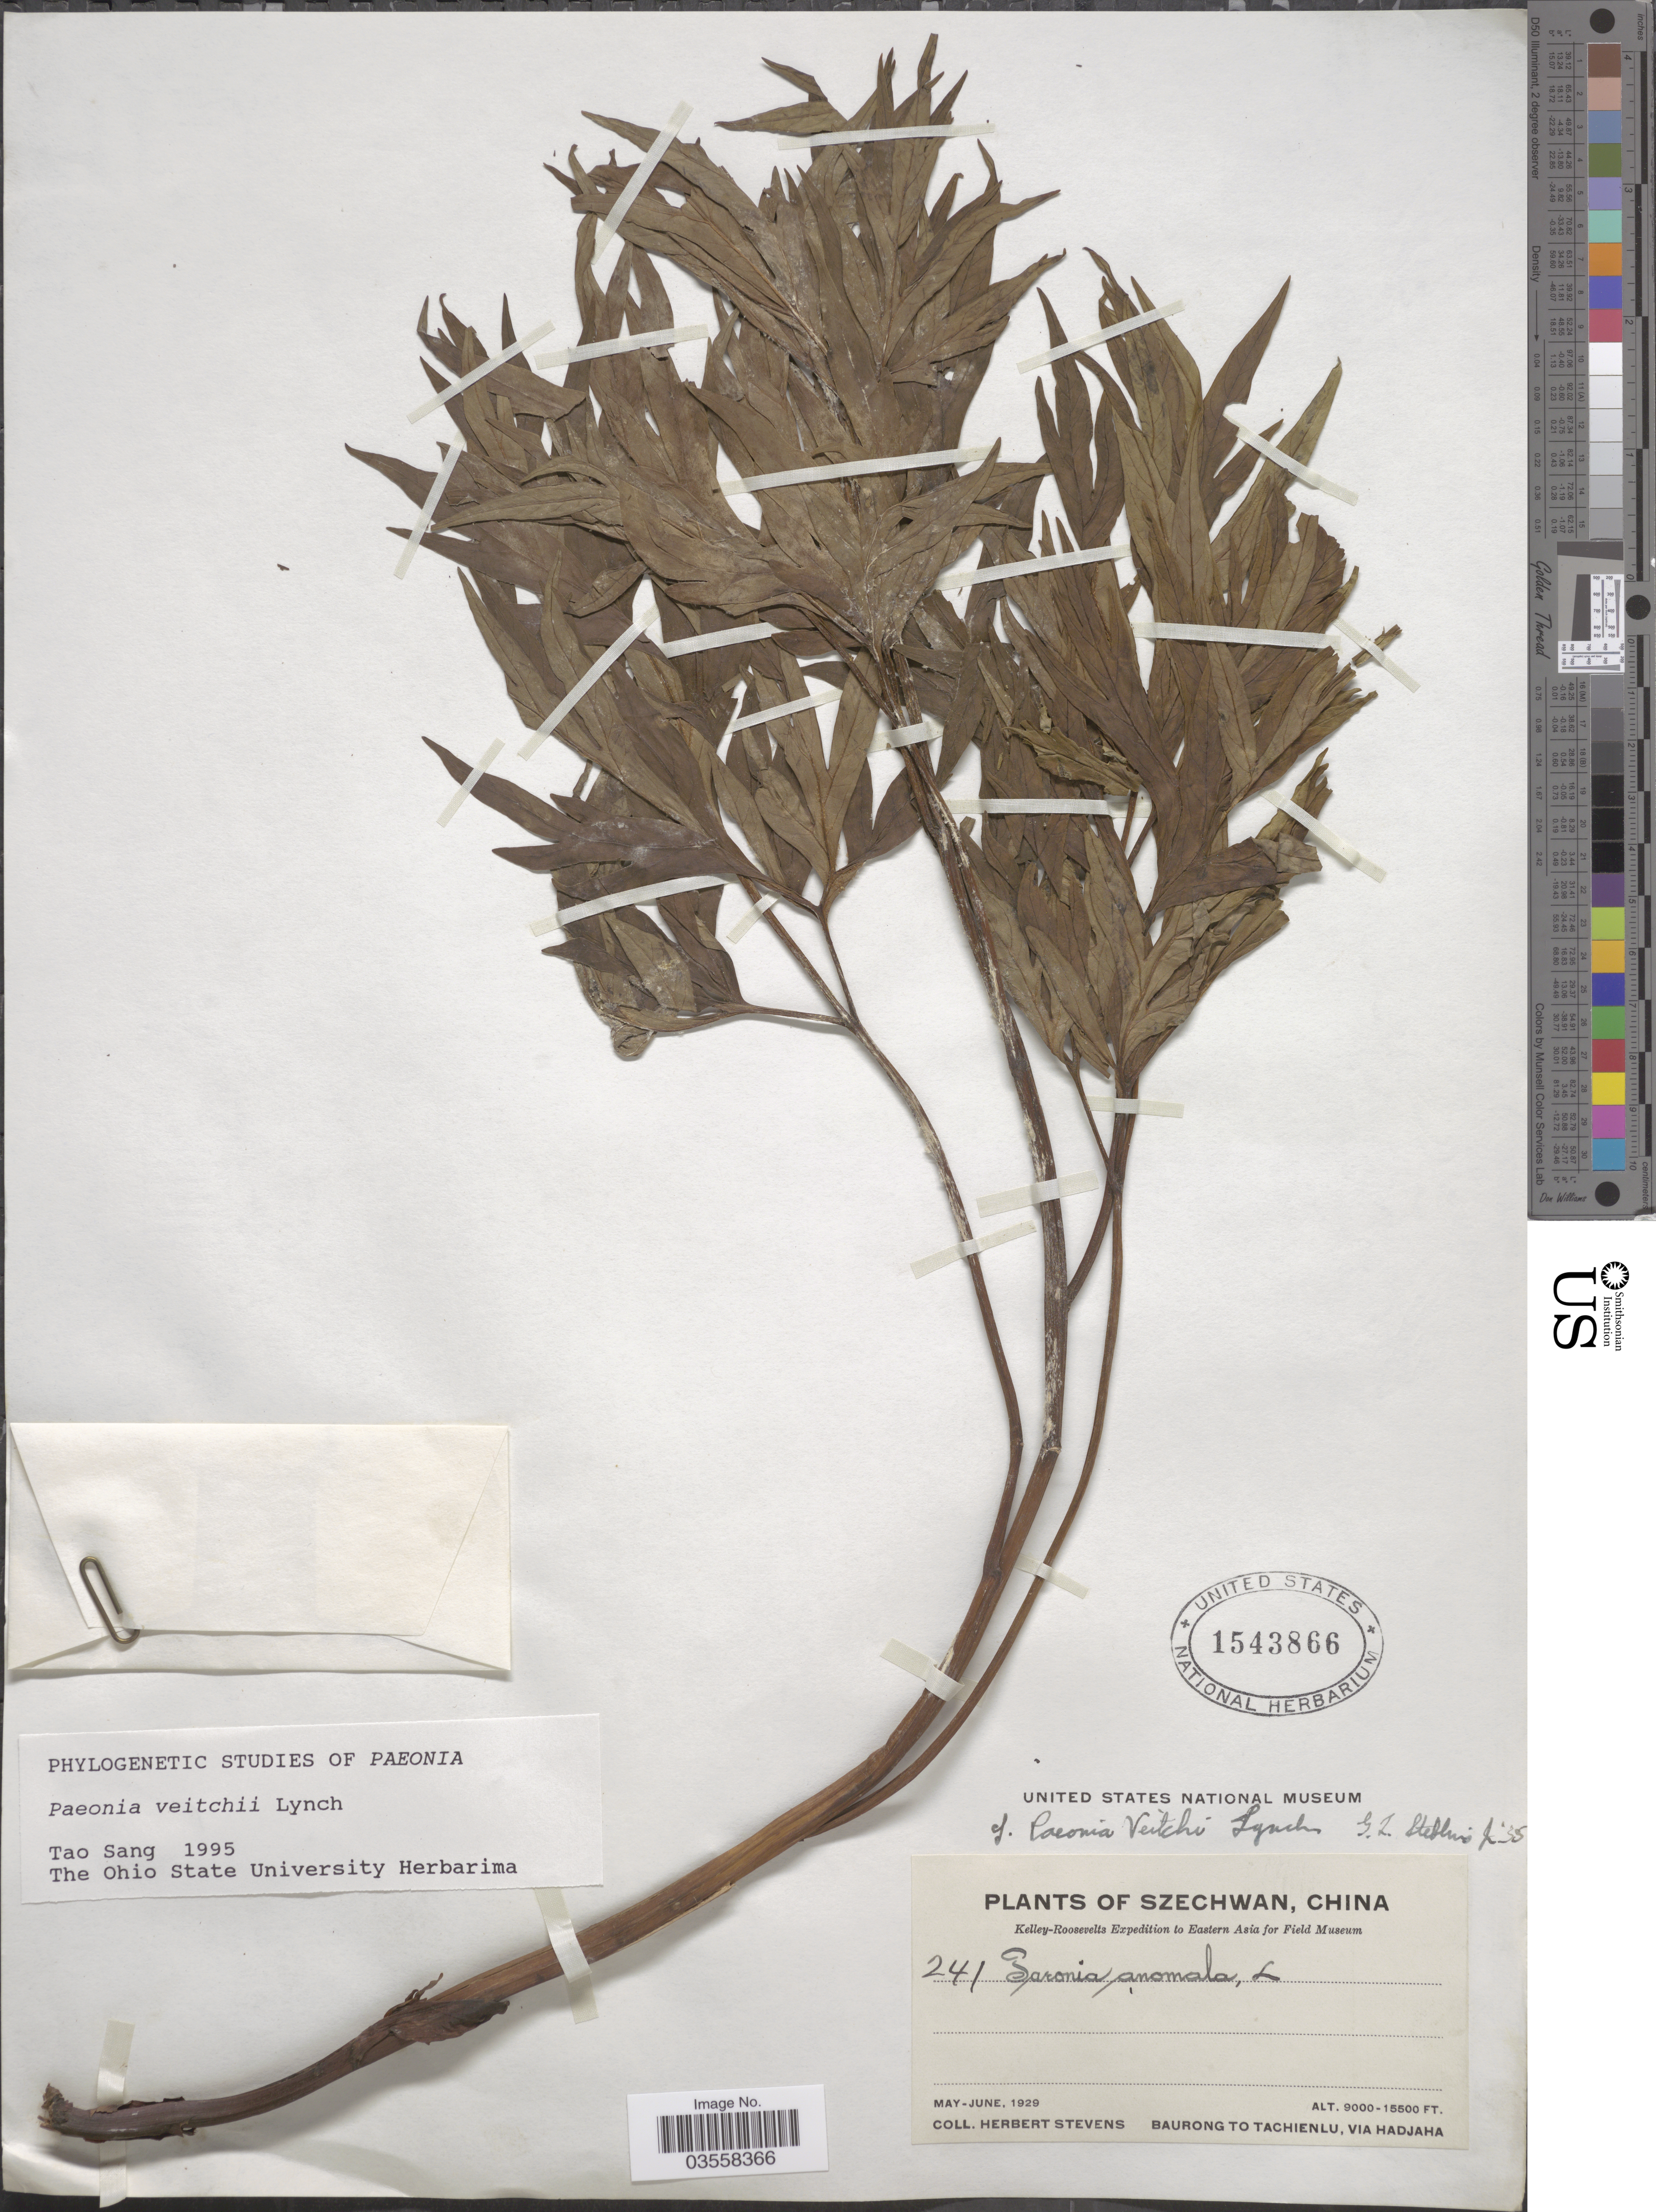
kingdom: Plantae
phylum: Tracheophyta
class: Magnoliopsida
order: Saxifragales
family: Paeoniaceae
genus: Paeonia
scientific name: Paeonia anomala subsp. veitchii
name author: (Lynch) D.Y. Hong & K.Y. Pan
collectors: H. Stevens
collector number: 241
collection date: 1929-05/1929-06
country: China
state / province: Sichuan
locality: Szechwan. Eastern Asia. Baurong to Tachienlu, via Hadjaha.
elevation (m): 2743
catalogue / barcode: US 1543866